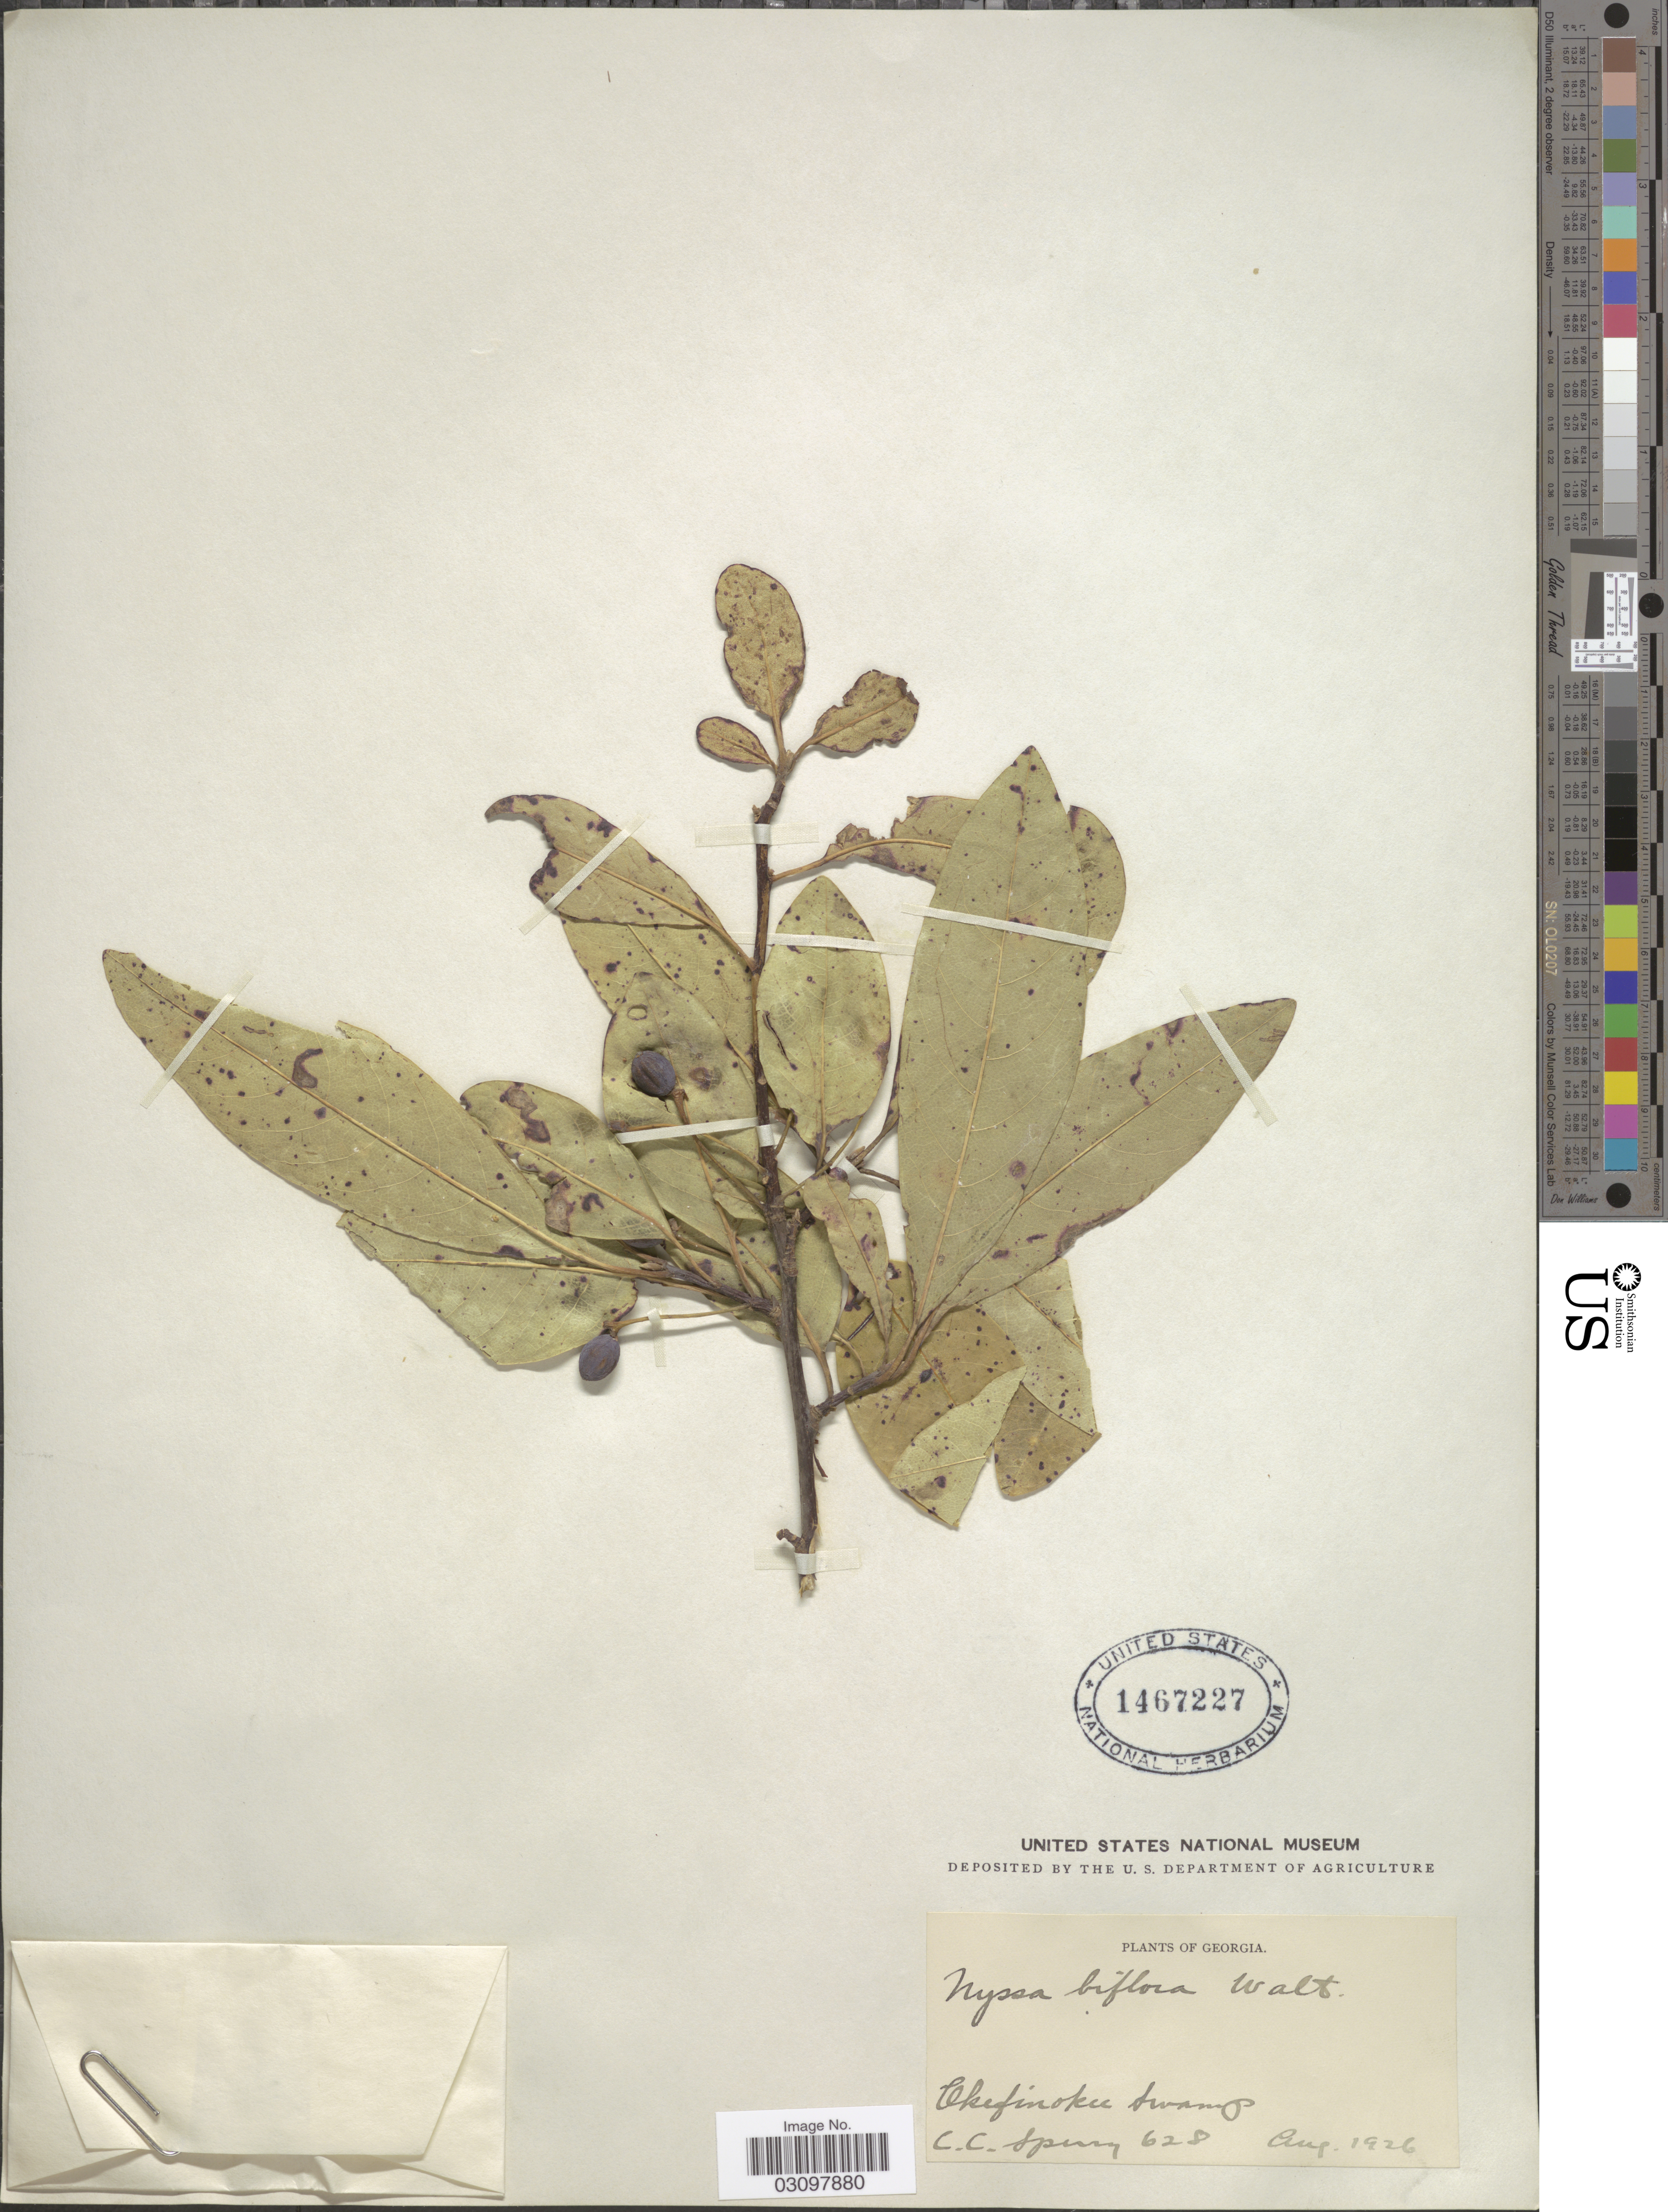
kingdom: Plantae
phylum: Tracheophyta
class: Magnoliopsida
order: Cornales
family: Nyssaceae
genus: Nyssa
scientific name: Nyssa biflora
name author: Walter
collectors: C. C. Sperry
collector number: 628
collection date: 1926-08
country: United States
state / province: Georgia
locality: Okefinokee Swamp.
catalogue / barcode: US 1467227